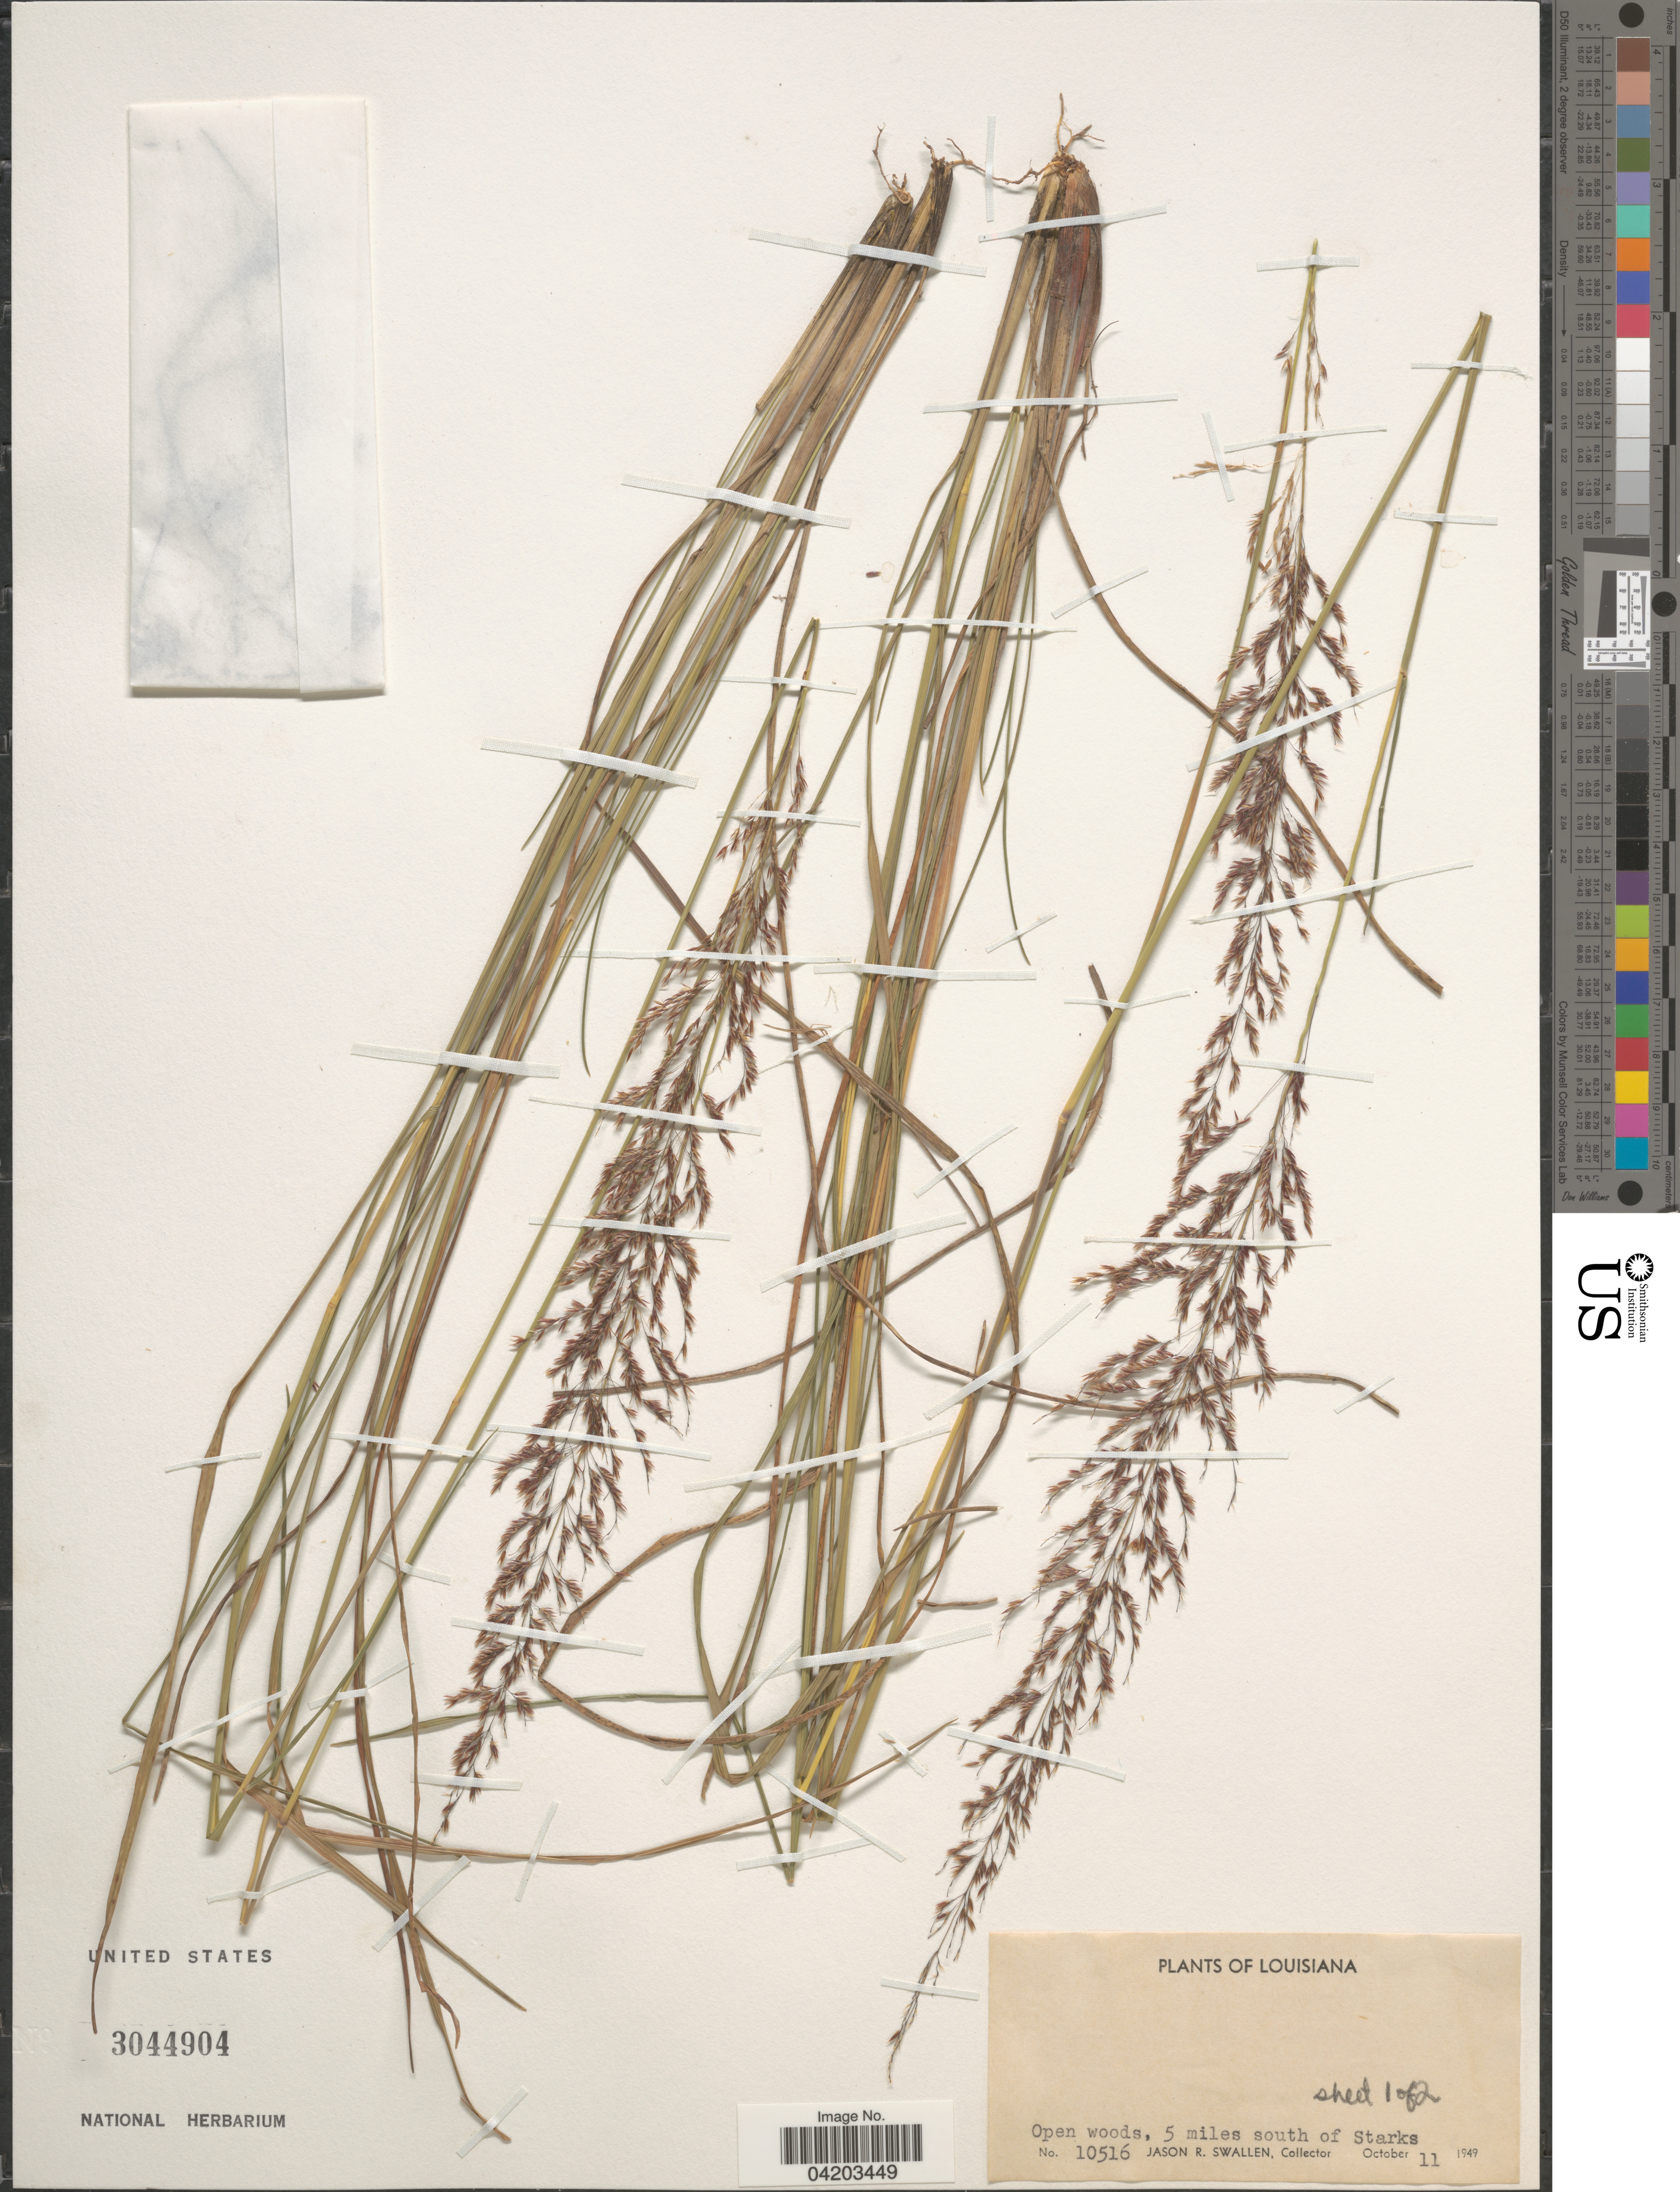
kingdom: Plantae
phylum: Tracheophyta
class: Liliopsida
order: Poales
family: Poaceae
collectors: J. R. Swallen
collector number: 10516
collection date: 1949-10-11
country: United States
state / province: Louisiana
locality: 5 miles south of Starks.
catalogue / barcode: US 3044904